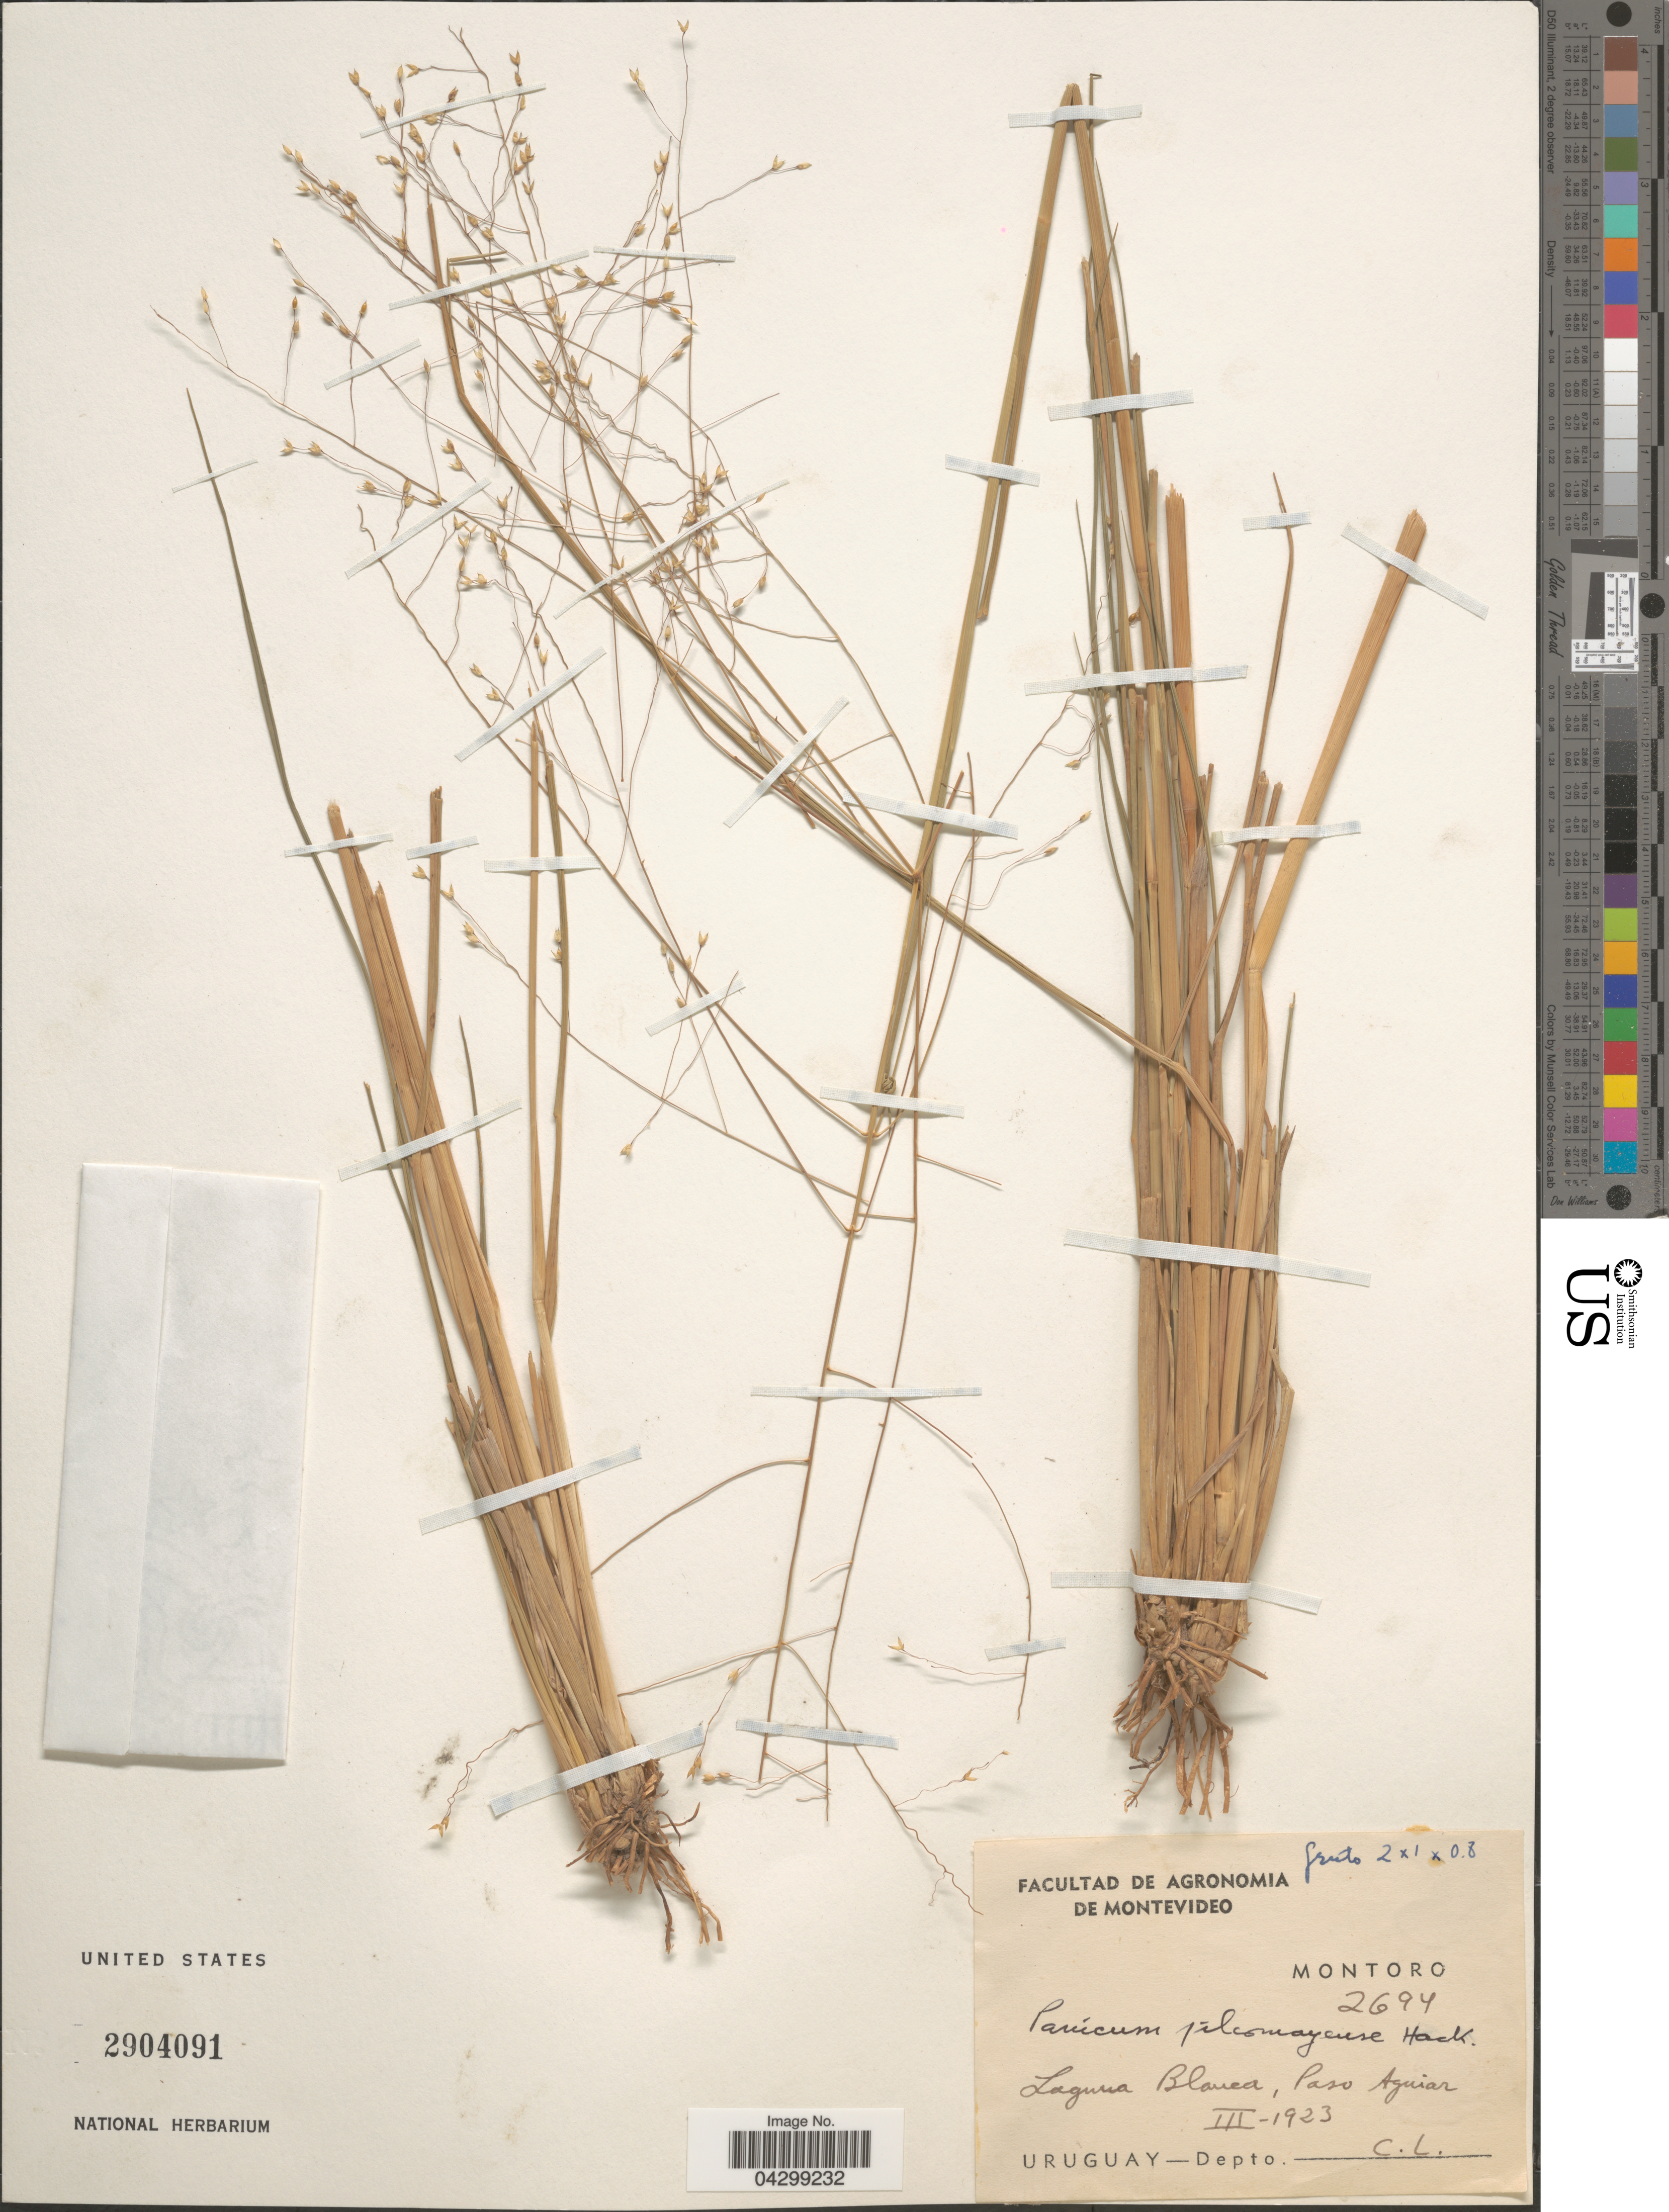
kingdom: Plantae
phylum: Tracheophyta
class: Liliopsida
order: Poales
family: Poaceae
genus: Panicum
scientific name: Panicum bergii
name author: Arechav.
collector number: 2694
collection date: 1923-03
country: Uruguay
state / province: Montevideo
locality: Montoro. Laguna Blanca, Paso Aguiar. Depto C.L.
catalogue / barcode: US 2904091